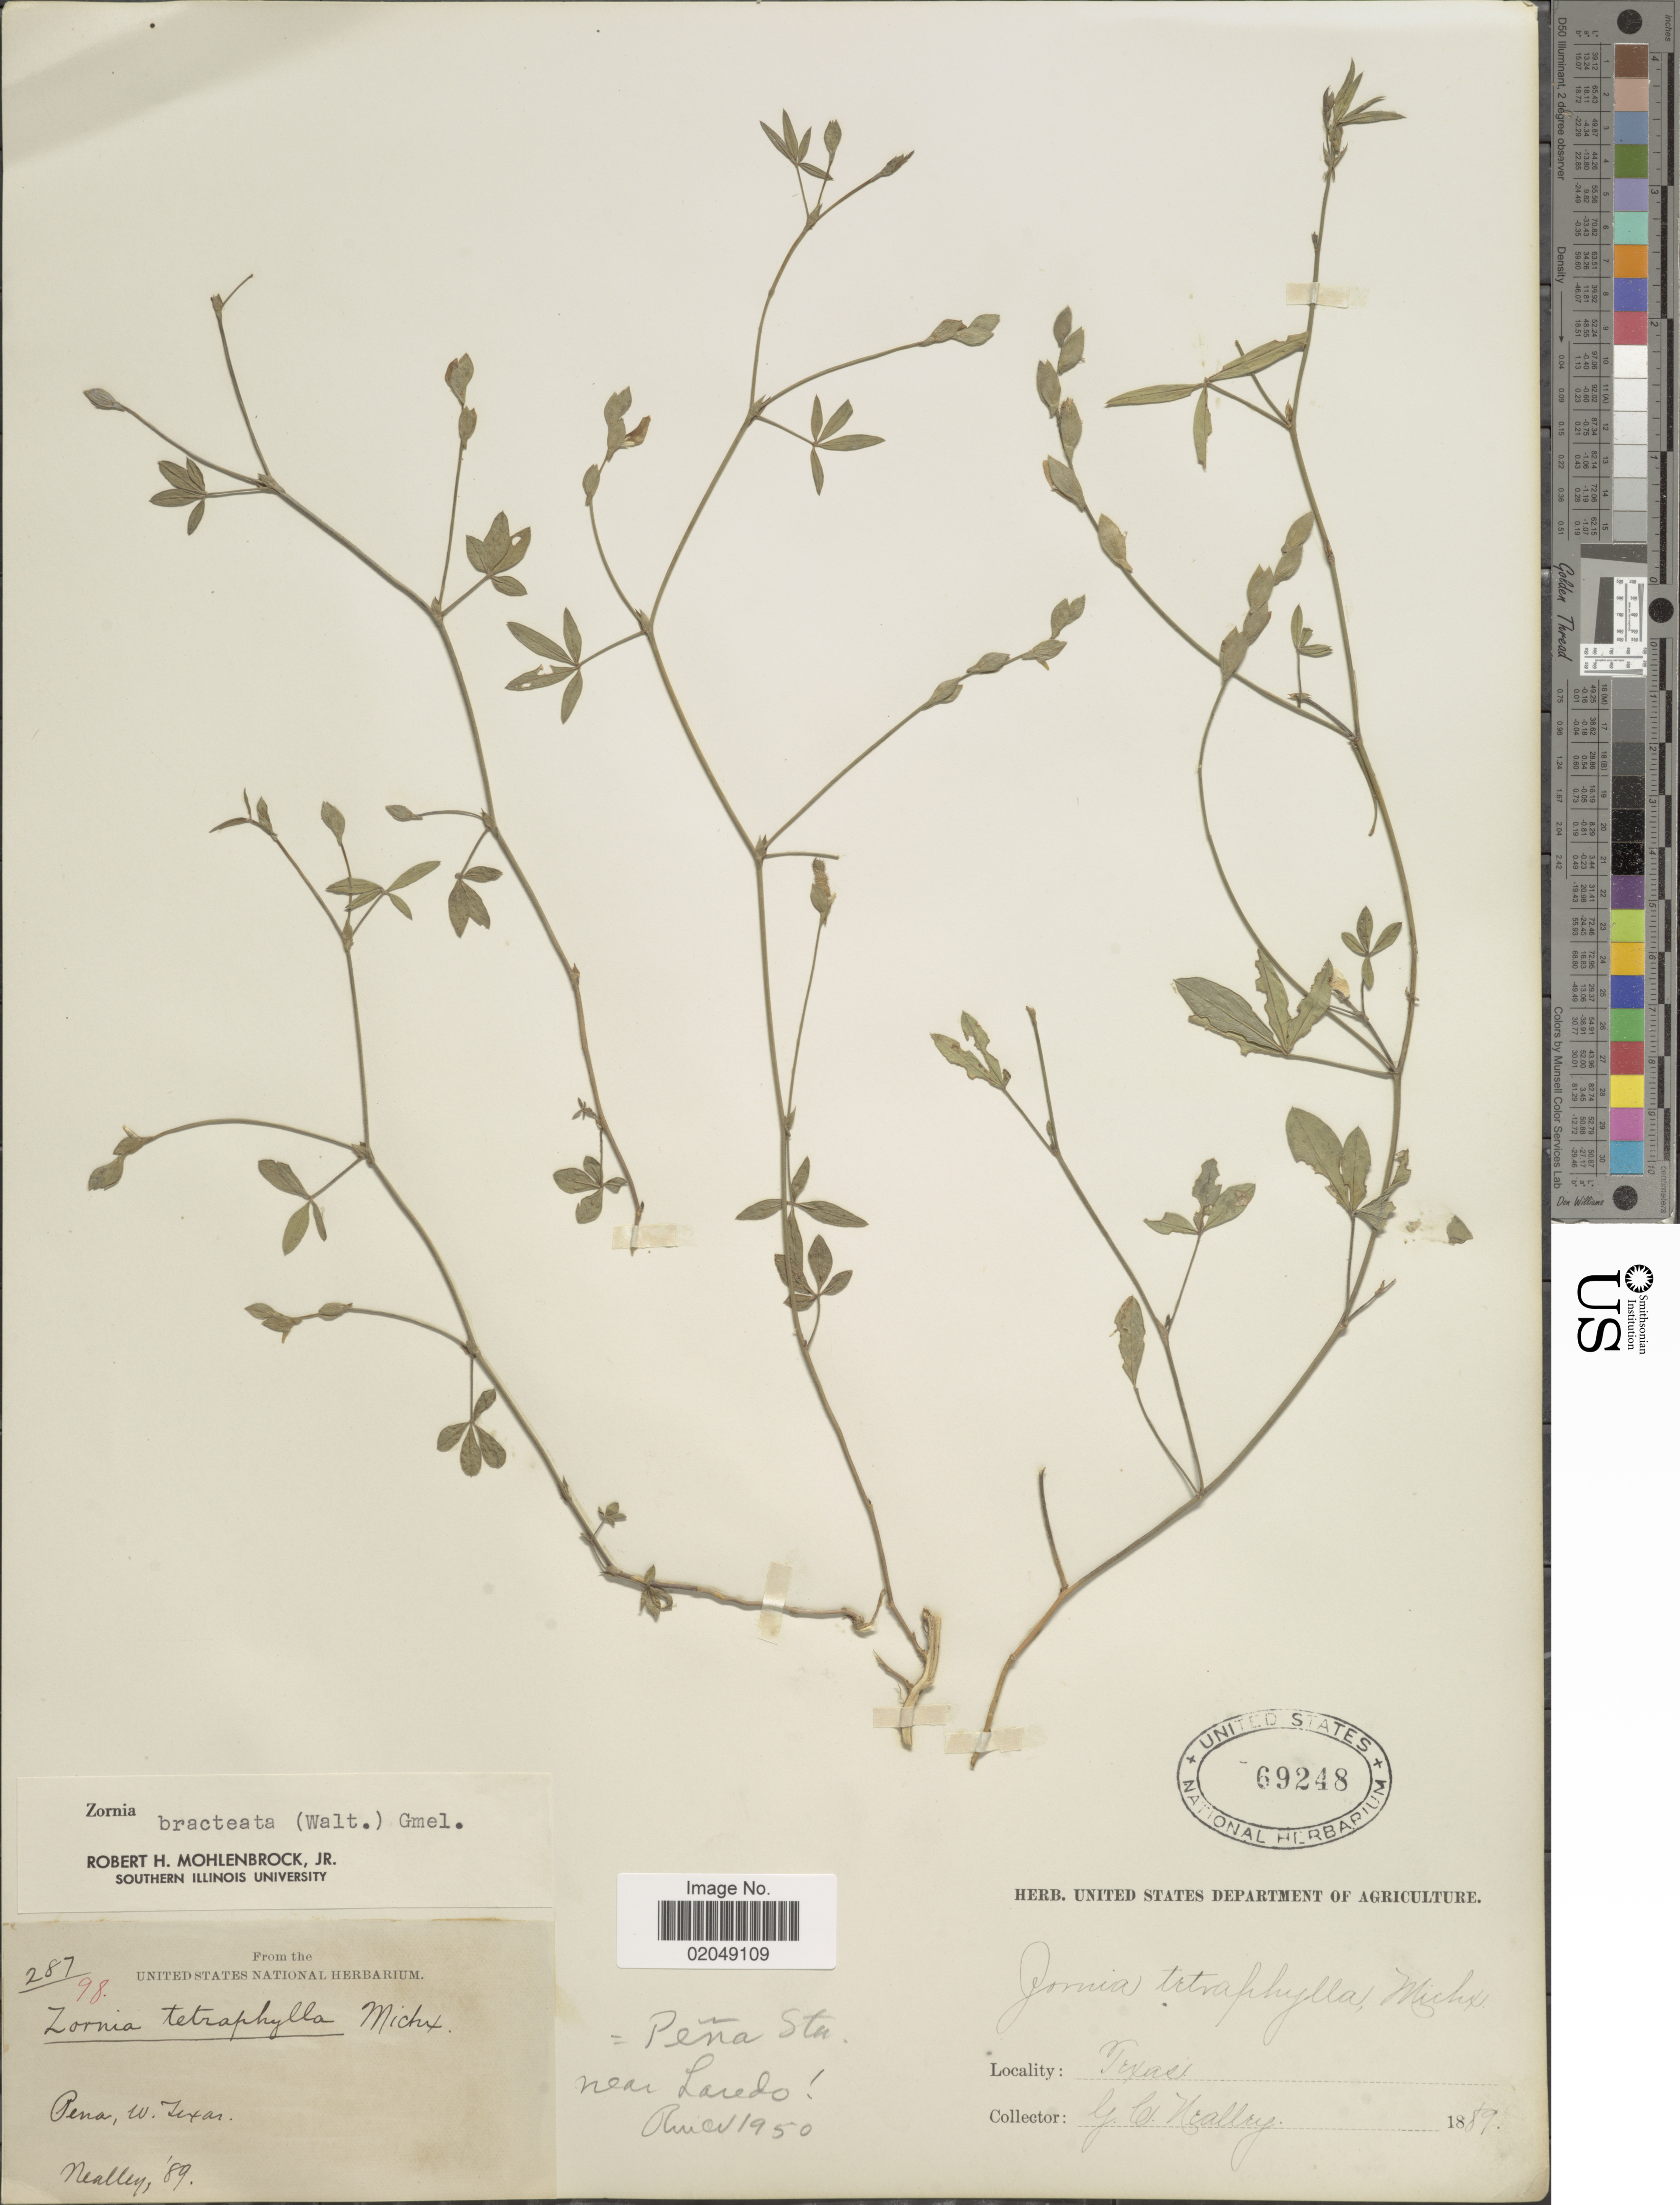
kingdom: Plantae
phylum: Tracheophyta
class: Magnoliopsida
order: Fabales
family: Fabaceae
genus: Zornia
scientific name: Zornia bracteata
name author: J.F. Gmel.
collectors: G. C. Nealley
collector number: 287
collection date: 1889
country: United States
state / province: Texas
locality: Pena, W. Texas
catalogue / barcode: US 69248